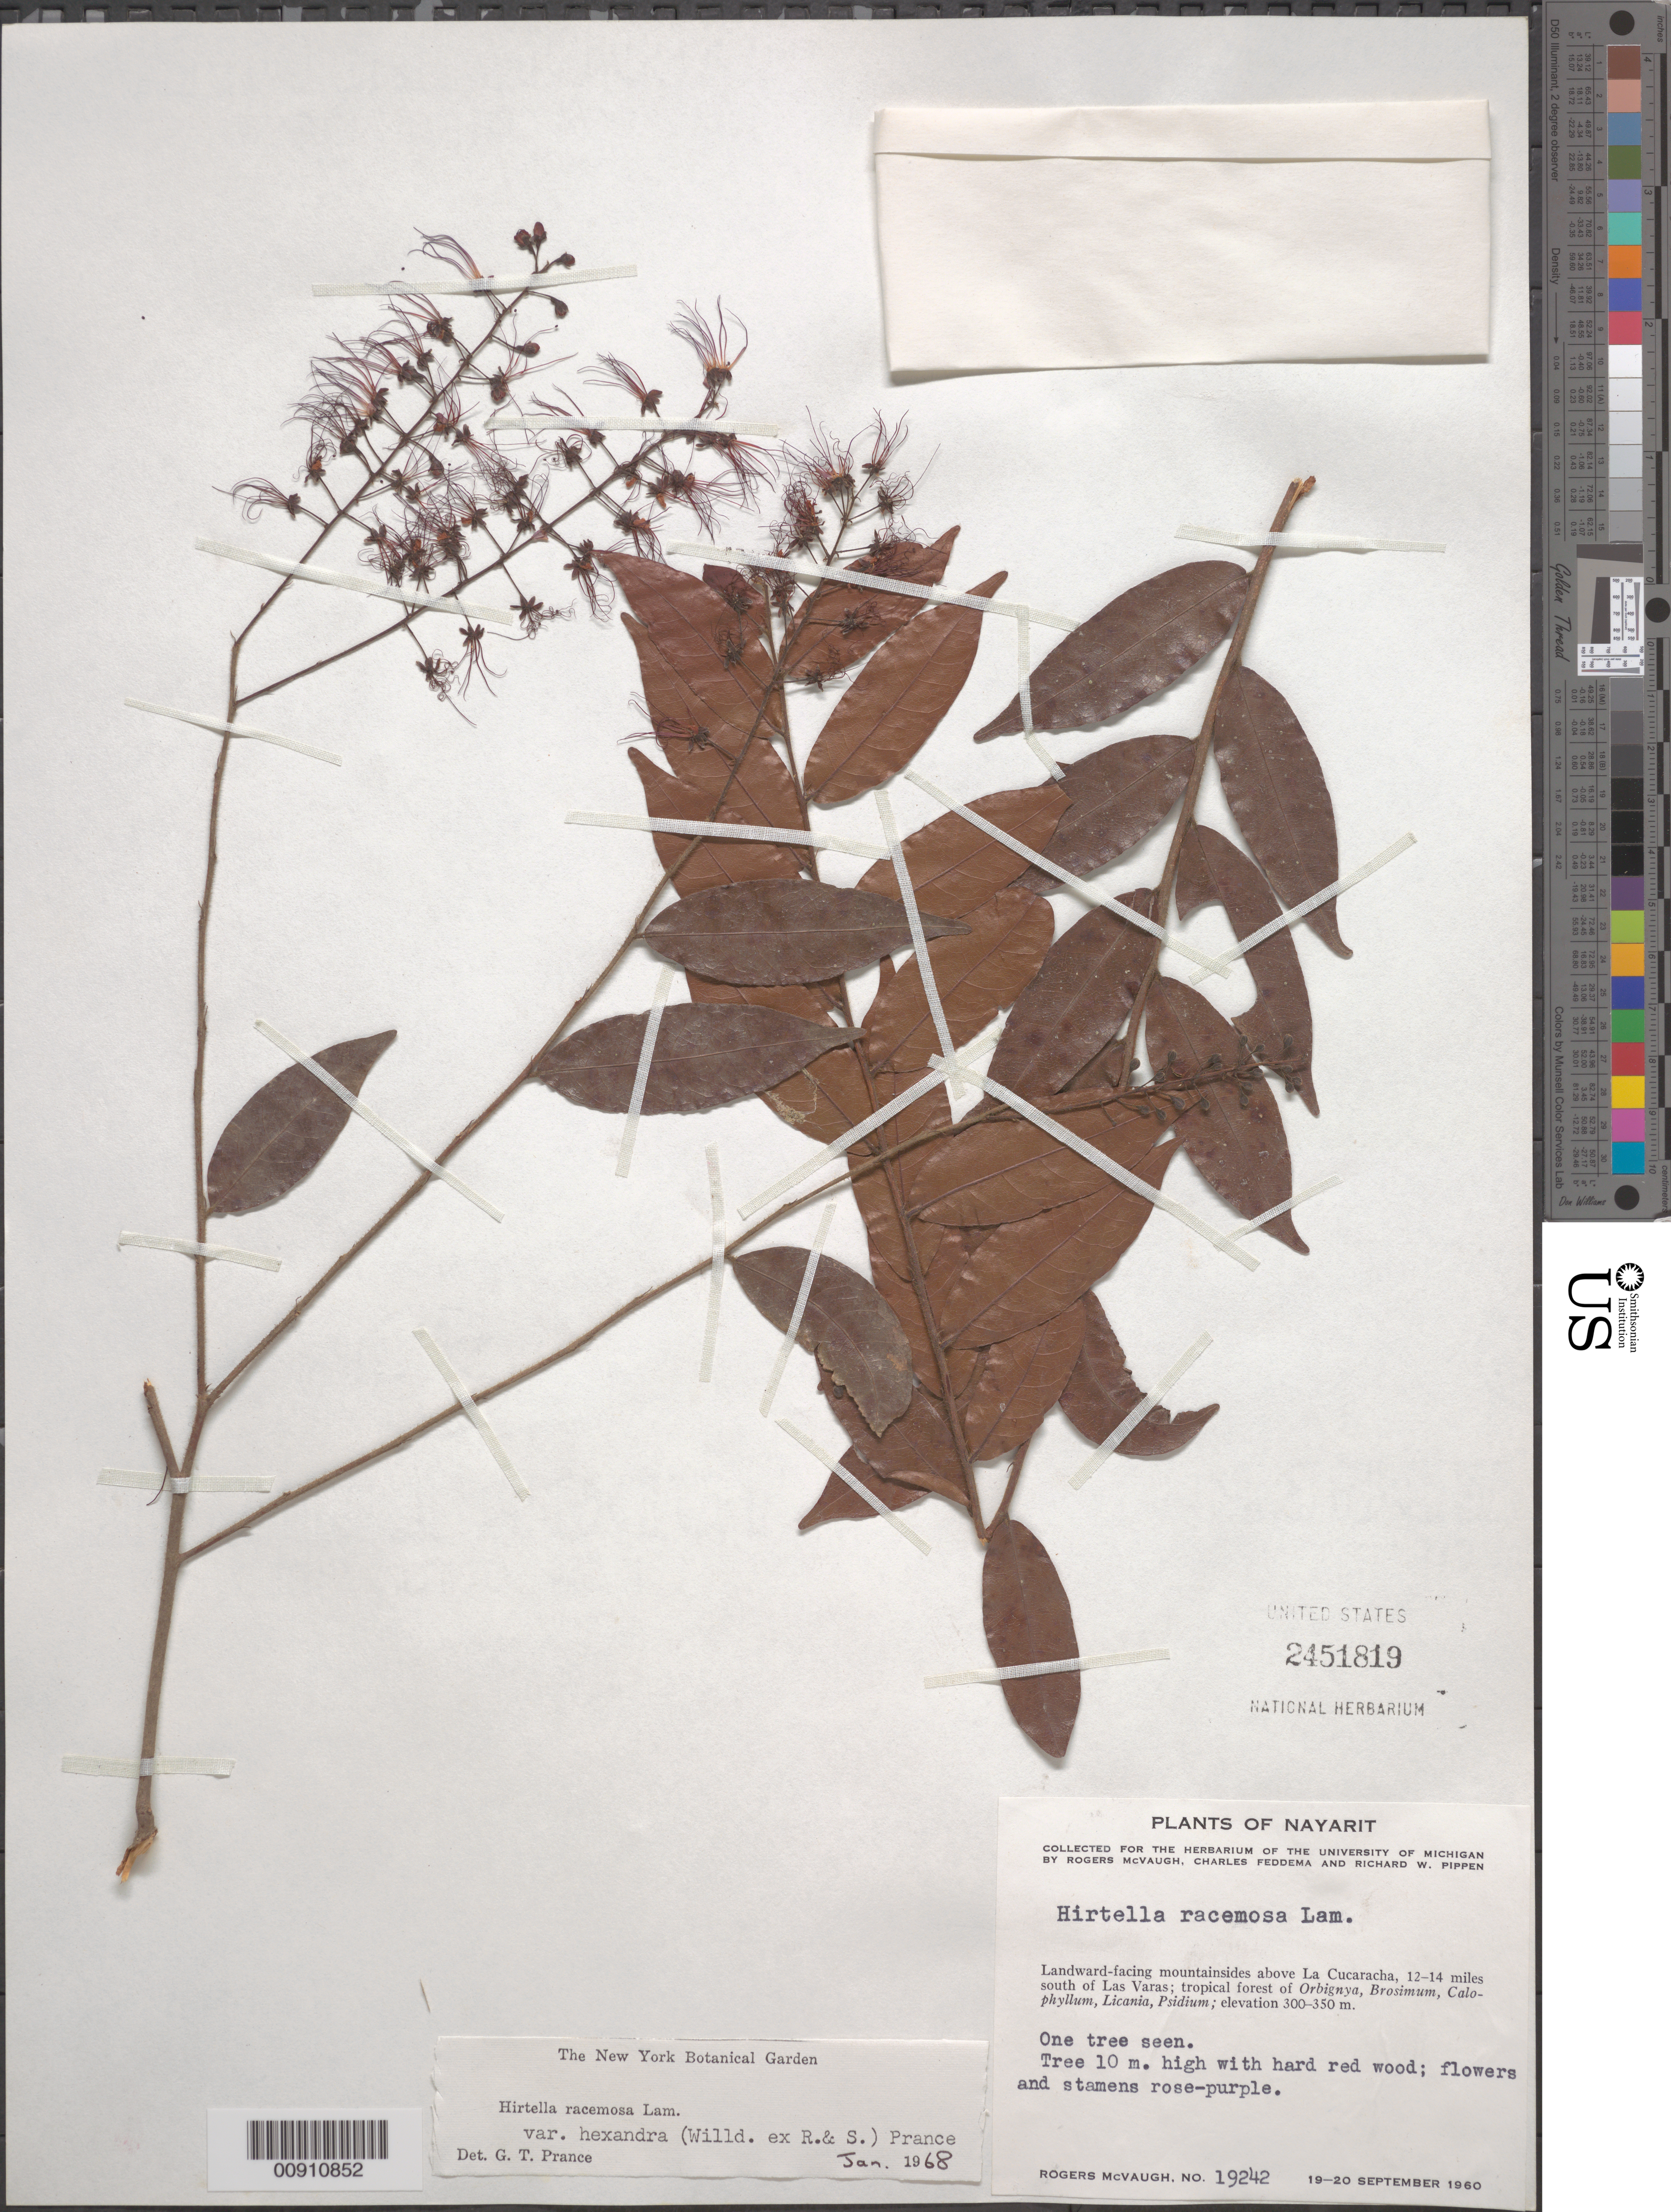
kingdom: Plantae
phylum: Tracheophyta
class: Magnoliopsida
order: Malpighiales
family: Chrysobalanaceae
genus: Hirtella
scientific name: Hirtella racemosa var. hexandra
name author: (Willd. ex Roem. & Schult.) Prance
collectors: R. McVaugh, C. Feddema & R. W. Pippen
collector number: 19242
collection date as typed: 19 Sep 1960 to 20 Sep 1960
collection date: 1960-09-19/1960-09-20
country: Mexico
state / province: Nayarit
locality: Landward-facing mountainsides above La Cucaracha, 12-14 miles south of Las Varas.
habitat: Tropical forest of Orbignya, Brosimum, Calophyllum, Licania, Psidium.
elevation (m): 350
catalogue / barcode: US 2451819